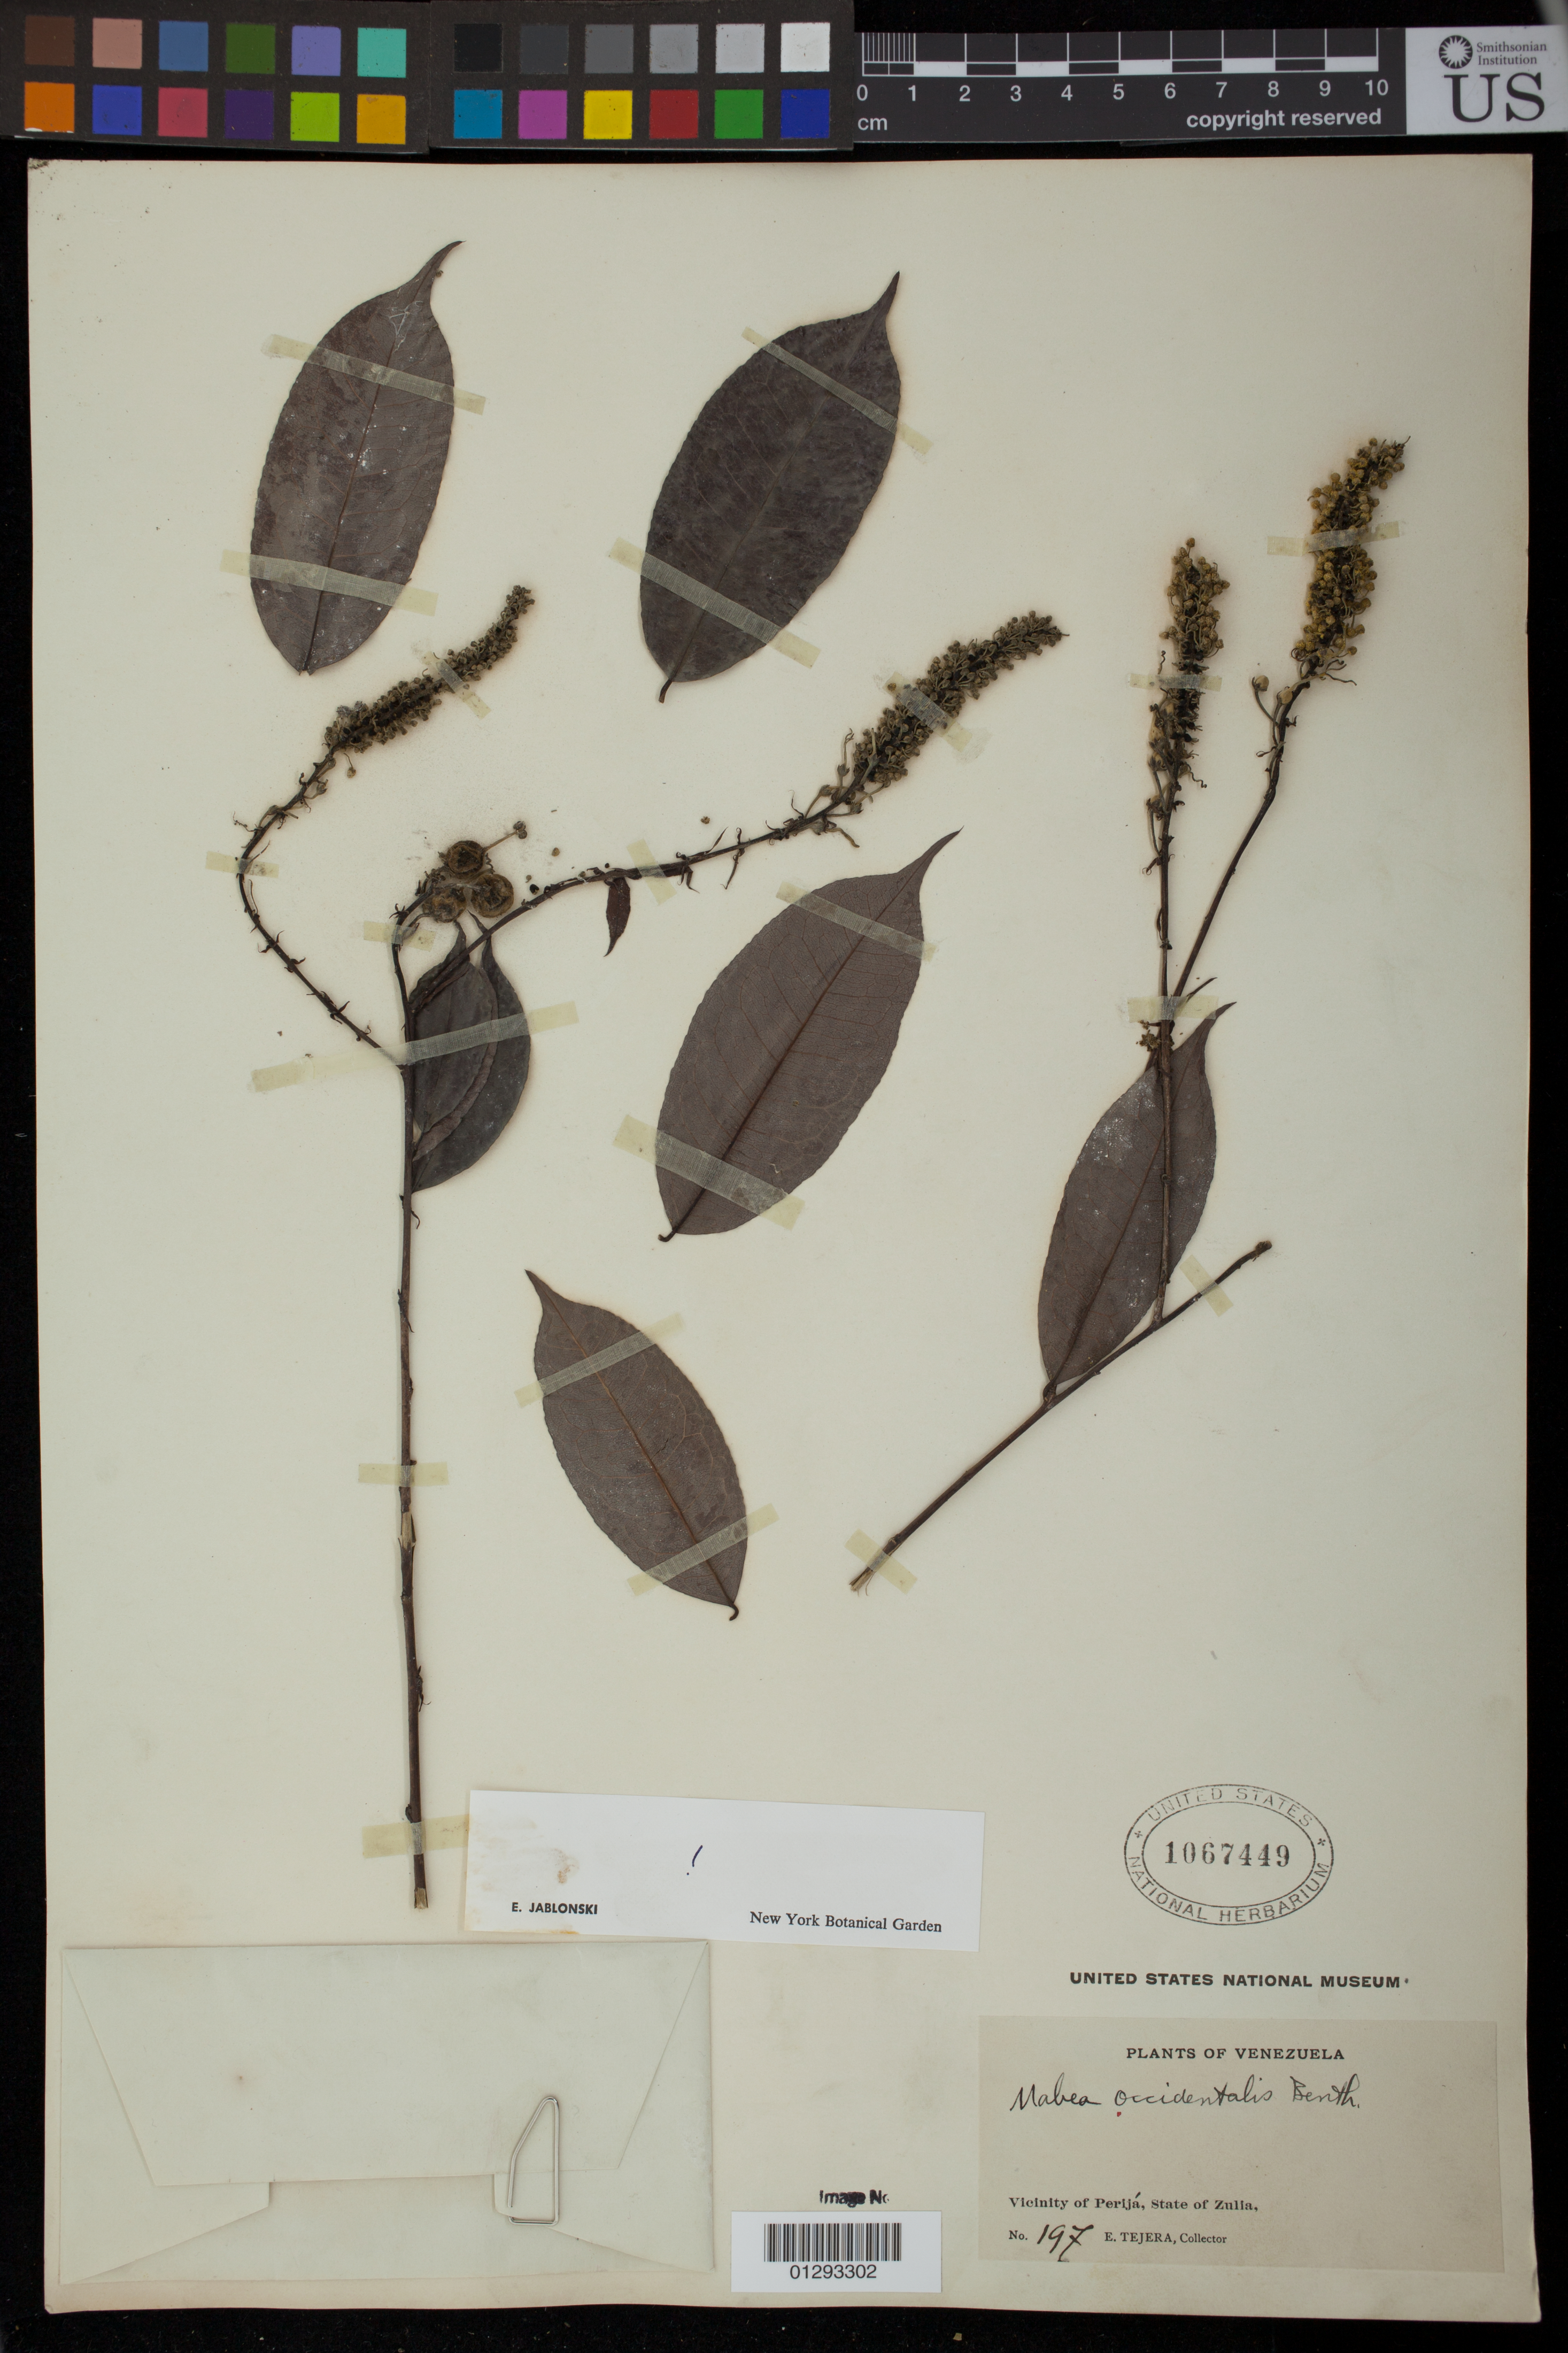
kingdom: Plantae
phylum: Tracheophyta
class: Magnoliopsida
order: Malpighiales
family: Euphorbiaceae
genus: Mabea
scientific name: Mabea occidentalis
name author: Benth.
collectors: E. Tejera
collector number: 197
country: Venezuela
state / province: Zulia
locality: Vicinity of Perija.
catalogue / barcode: US 1067449